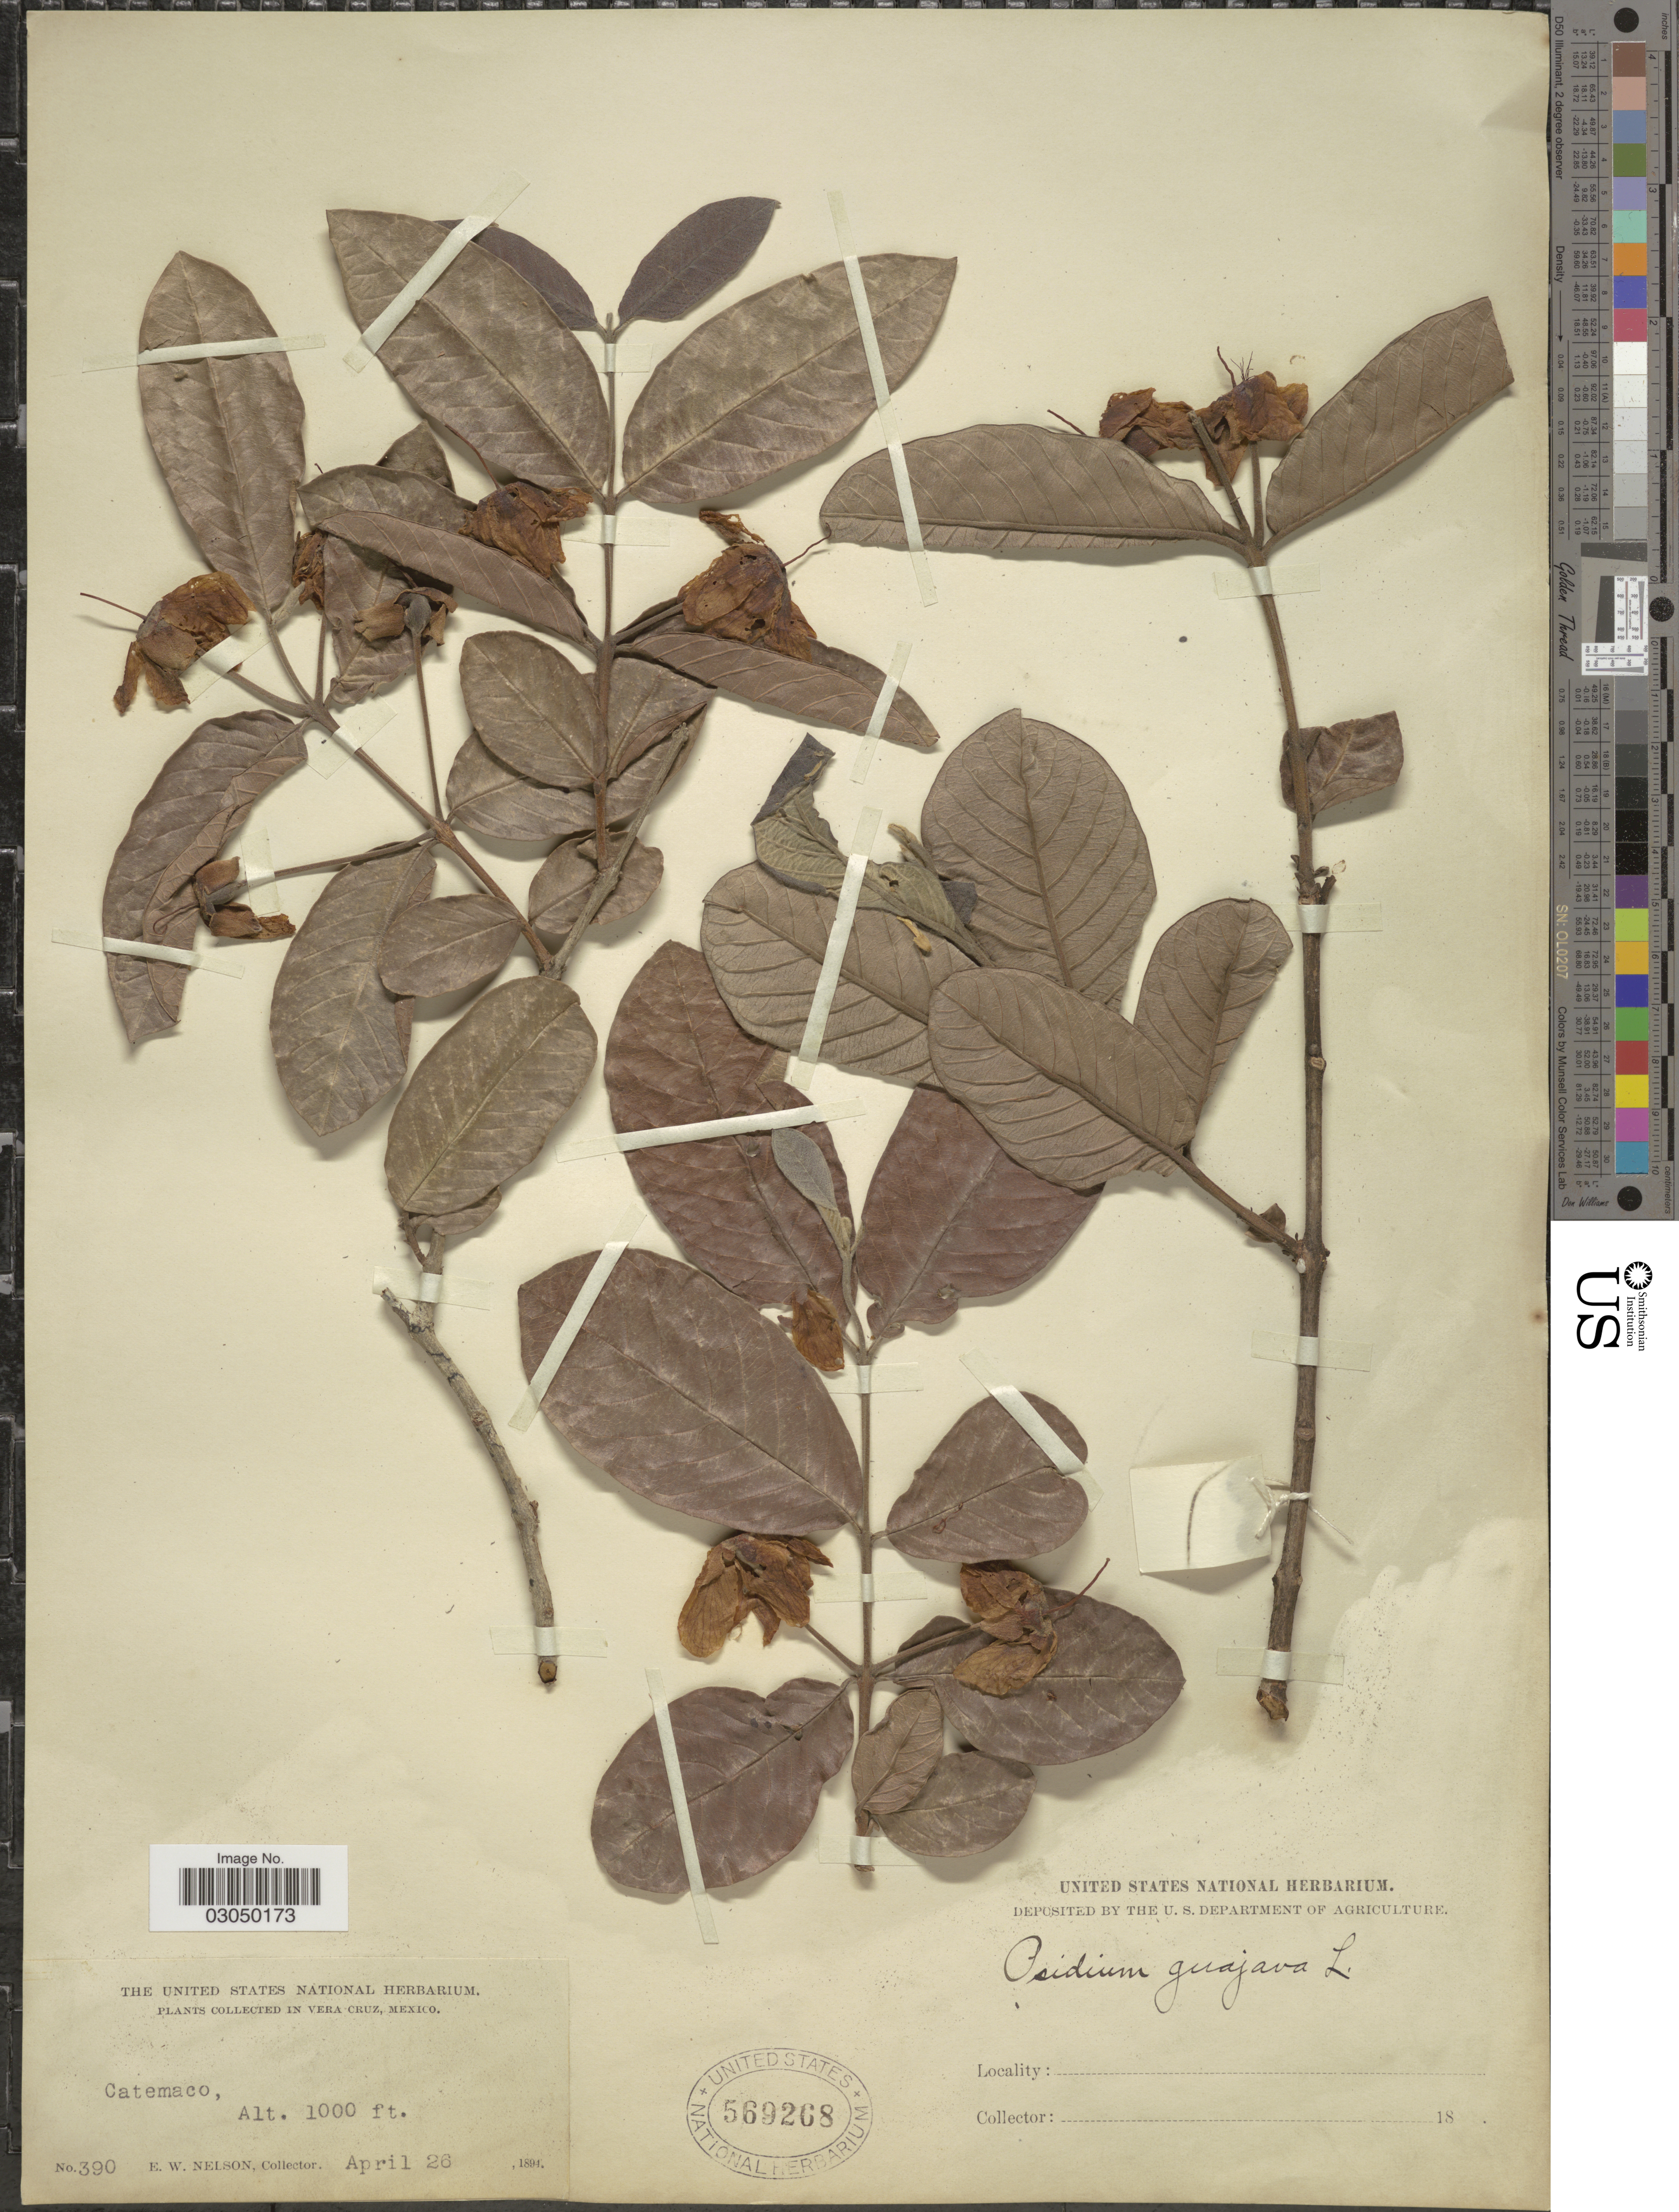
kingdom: Plantae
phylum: Tracheophyta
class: Magnoliopsida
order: Myrtales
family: Myrtaceae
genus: Psidium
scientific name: Psidium guajava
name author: L.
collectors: E. W. Nelson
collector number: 390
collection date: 1894-04-26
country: Mexico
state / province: Veracruz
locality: In Vera Cruz. Catemaco.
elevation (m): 305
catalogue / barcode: US 569268